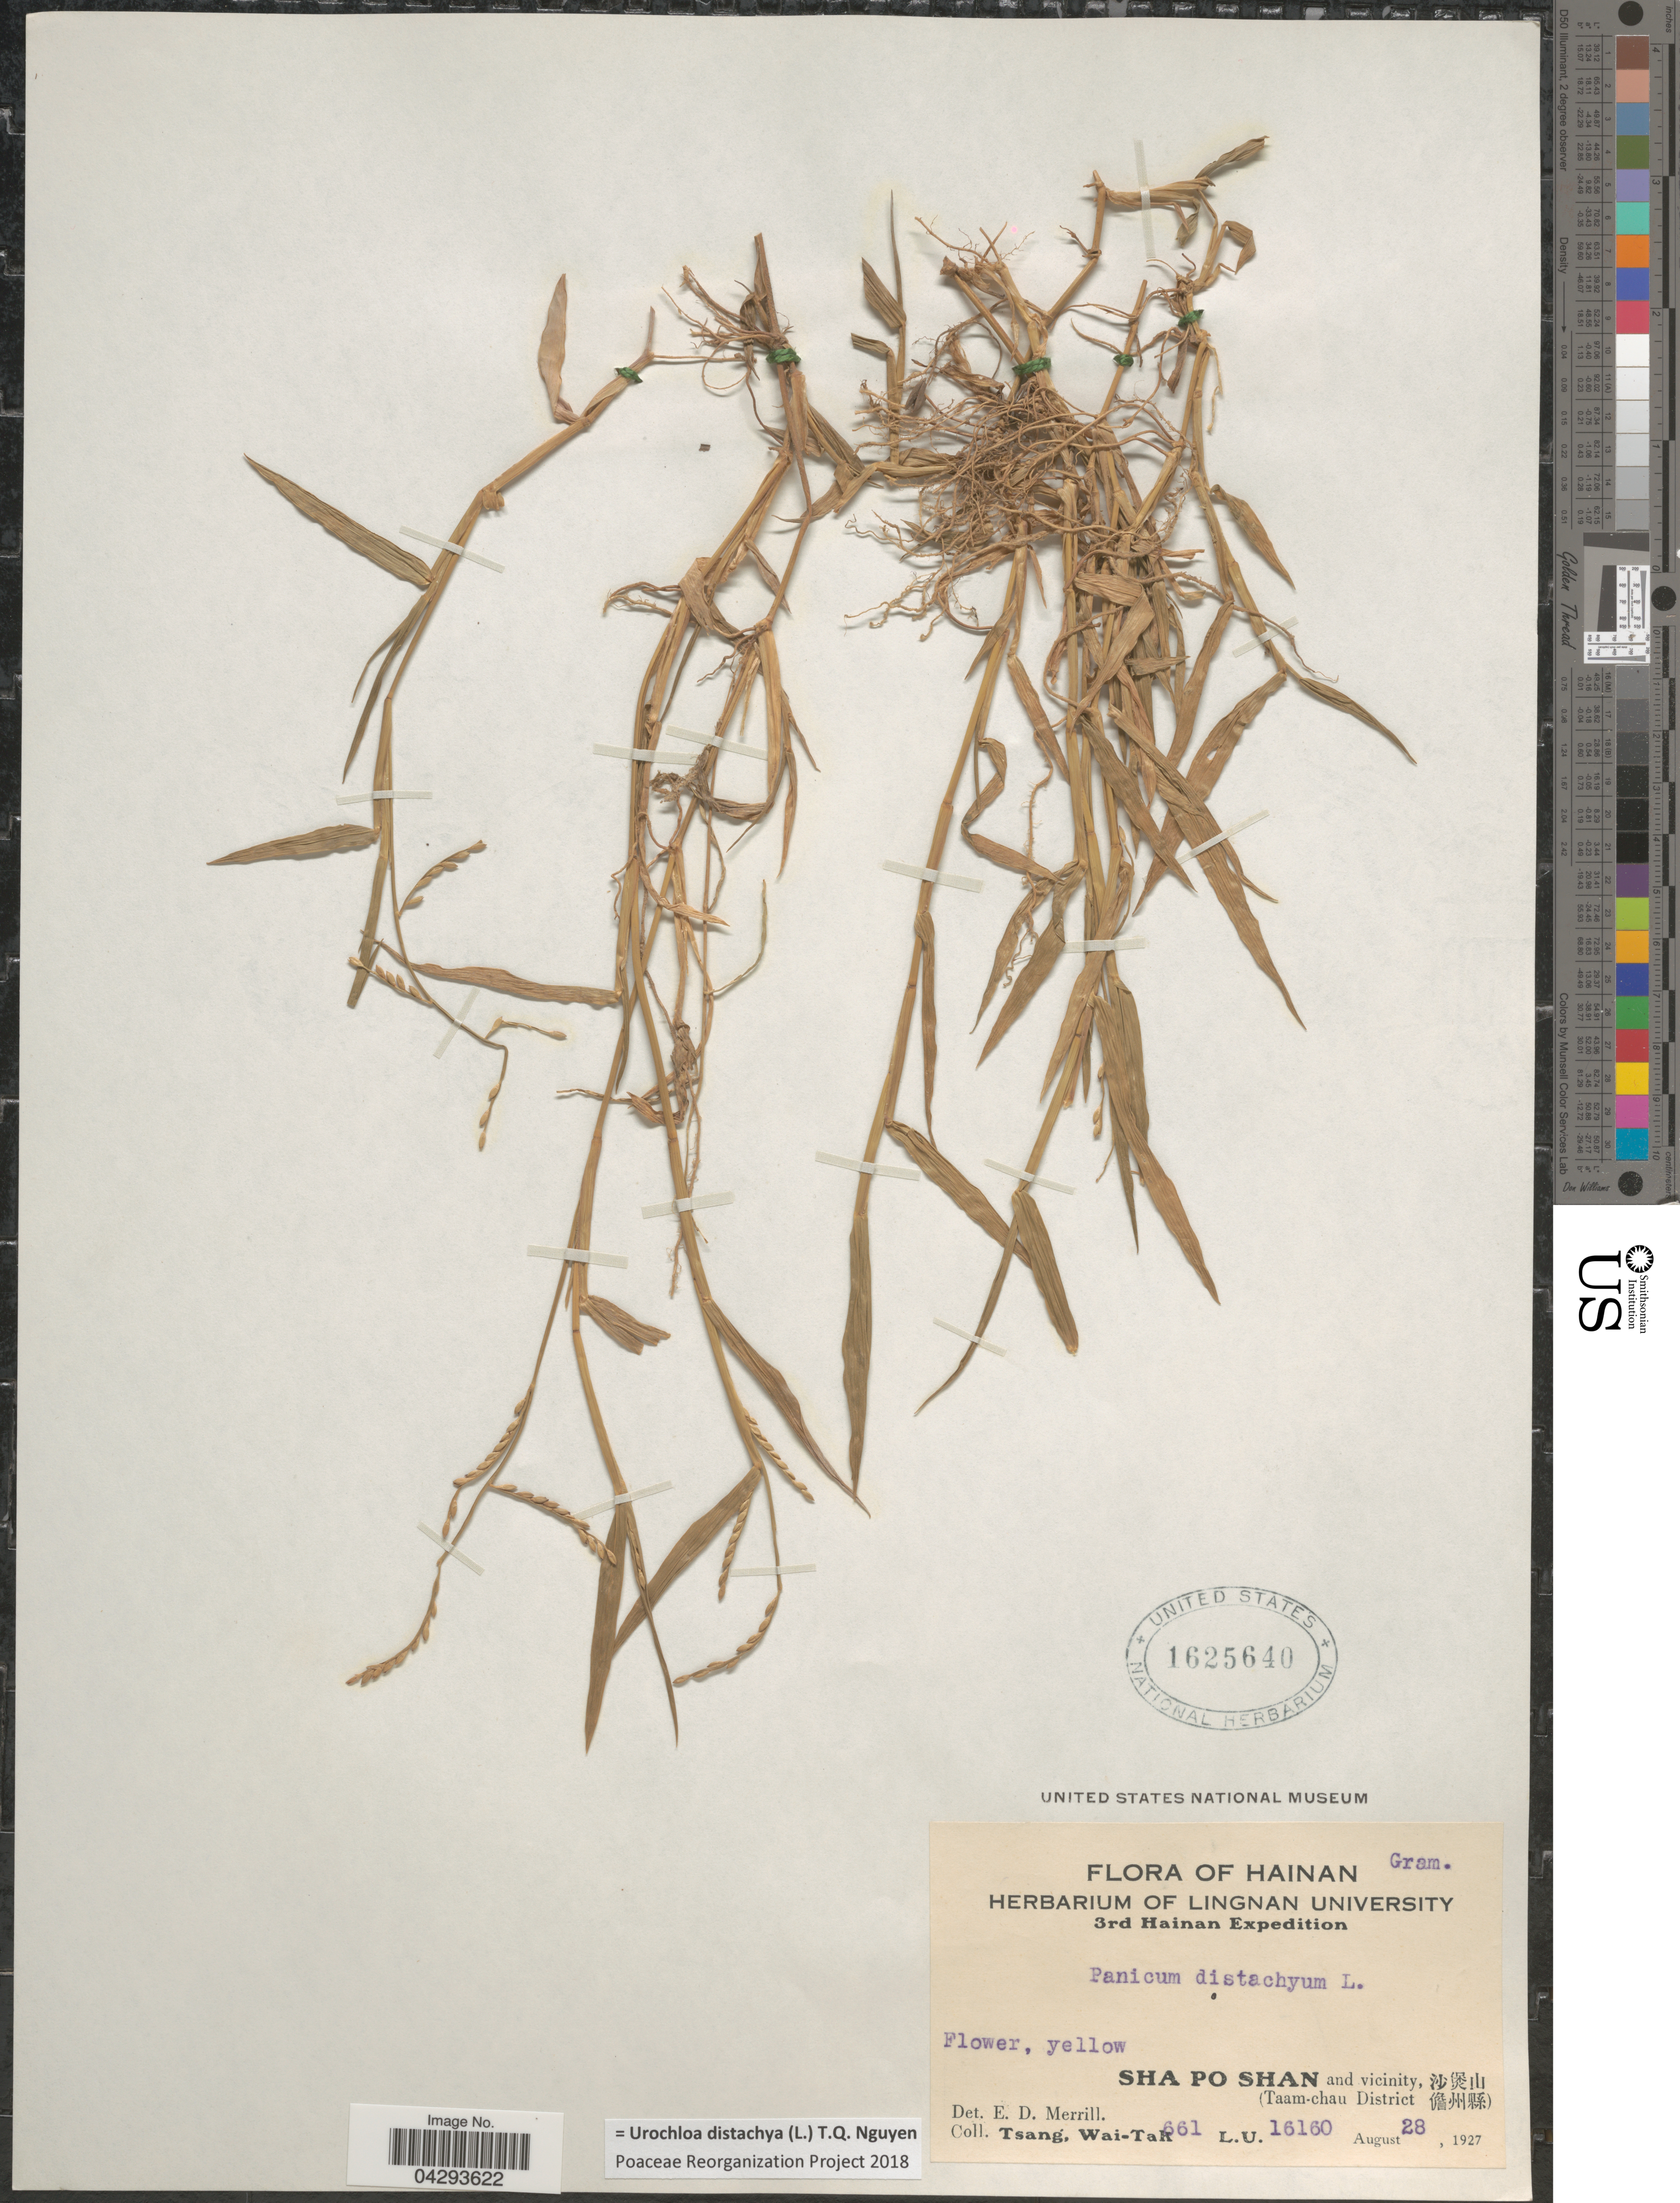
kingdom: Plantae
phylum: Tracheophyta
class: Liliopsida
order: Poales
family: Poaceae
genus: Urochloa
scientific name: Urochloa distachya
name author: (L.) T.Q. Nguyen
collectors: W. T. Tsang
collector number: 661L.U.16160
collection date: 1927-08-28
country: China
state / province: Hainan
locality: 3rd Hainan E[Foreign script]pedition. Sha Po Shan and vicinity, [Foreign script] (Taam-chau District [Foreign script]).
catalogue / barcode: US 1625640